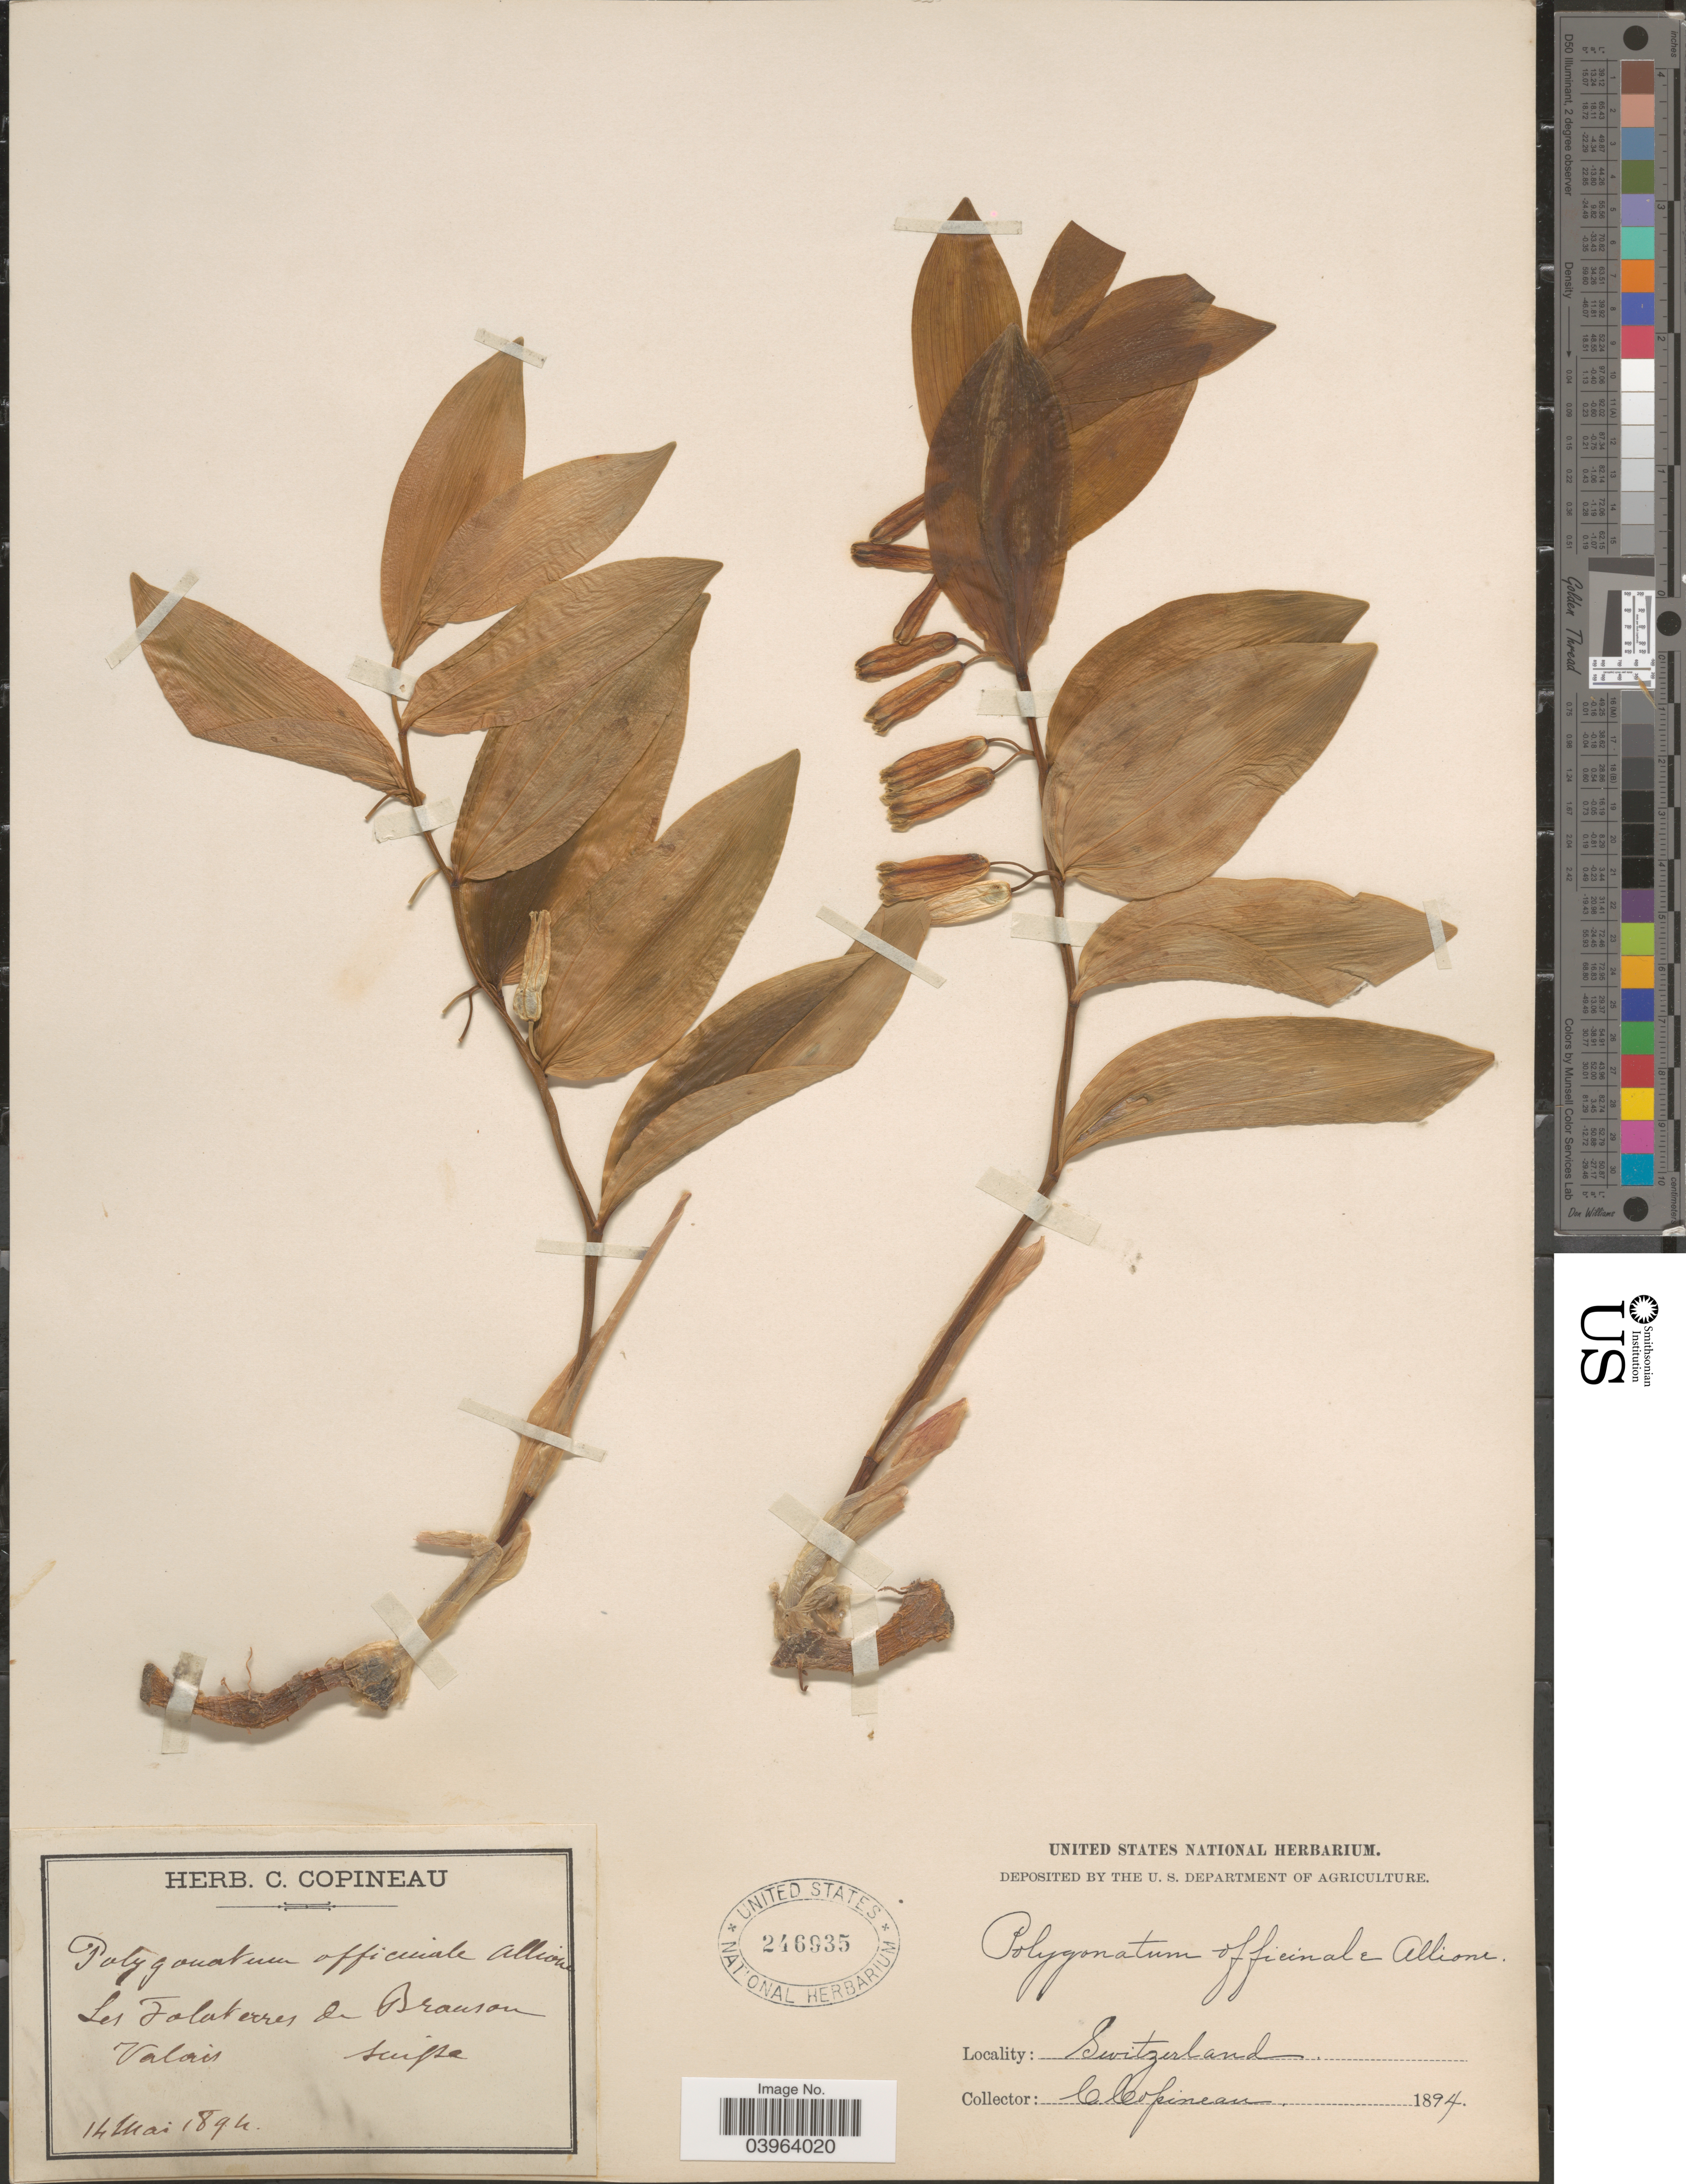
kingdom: Plantae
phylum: Tracheophyta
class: Liliopsida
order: Asparagales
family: Asparagaceae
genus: Polygonatum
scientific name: Polygonatum odoratum var. odoratum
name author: (Mill.) Druce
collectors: C. Copineau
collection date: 1894-05-14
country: Switzerland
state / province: Valais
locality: Les Folaterres de Branson.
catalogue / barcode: US 246935